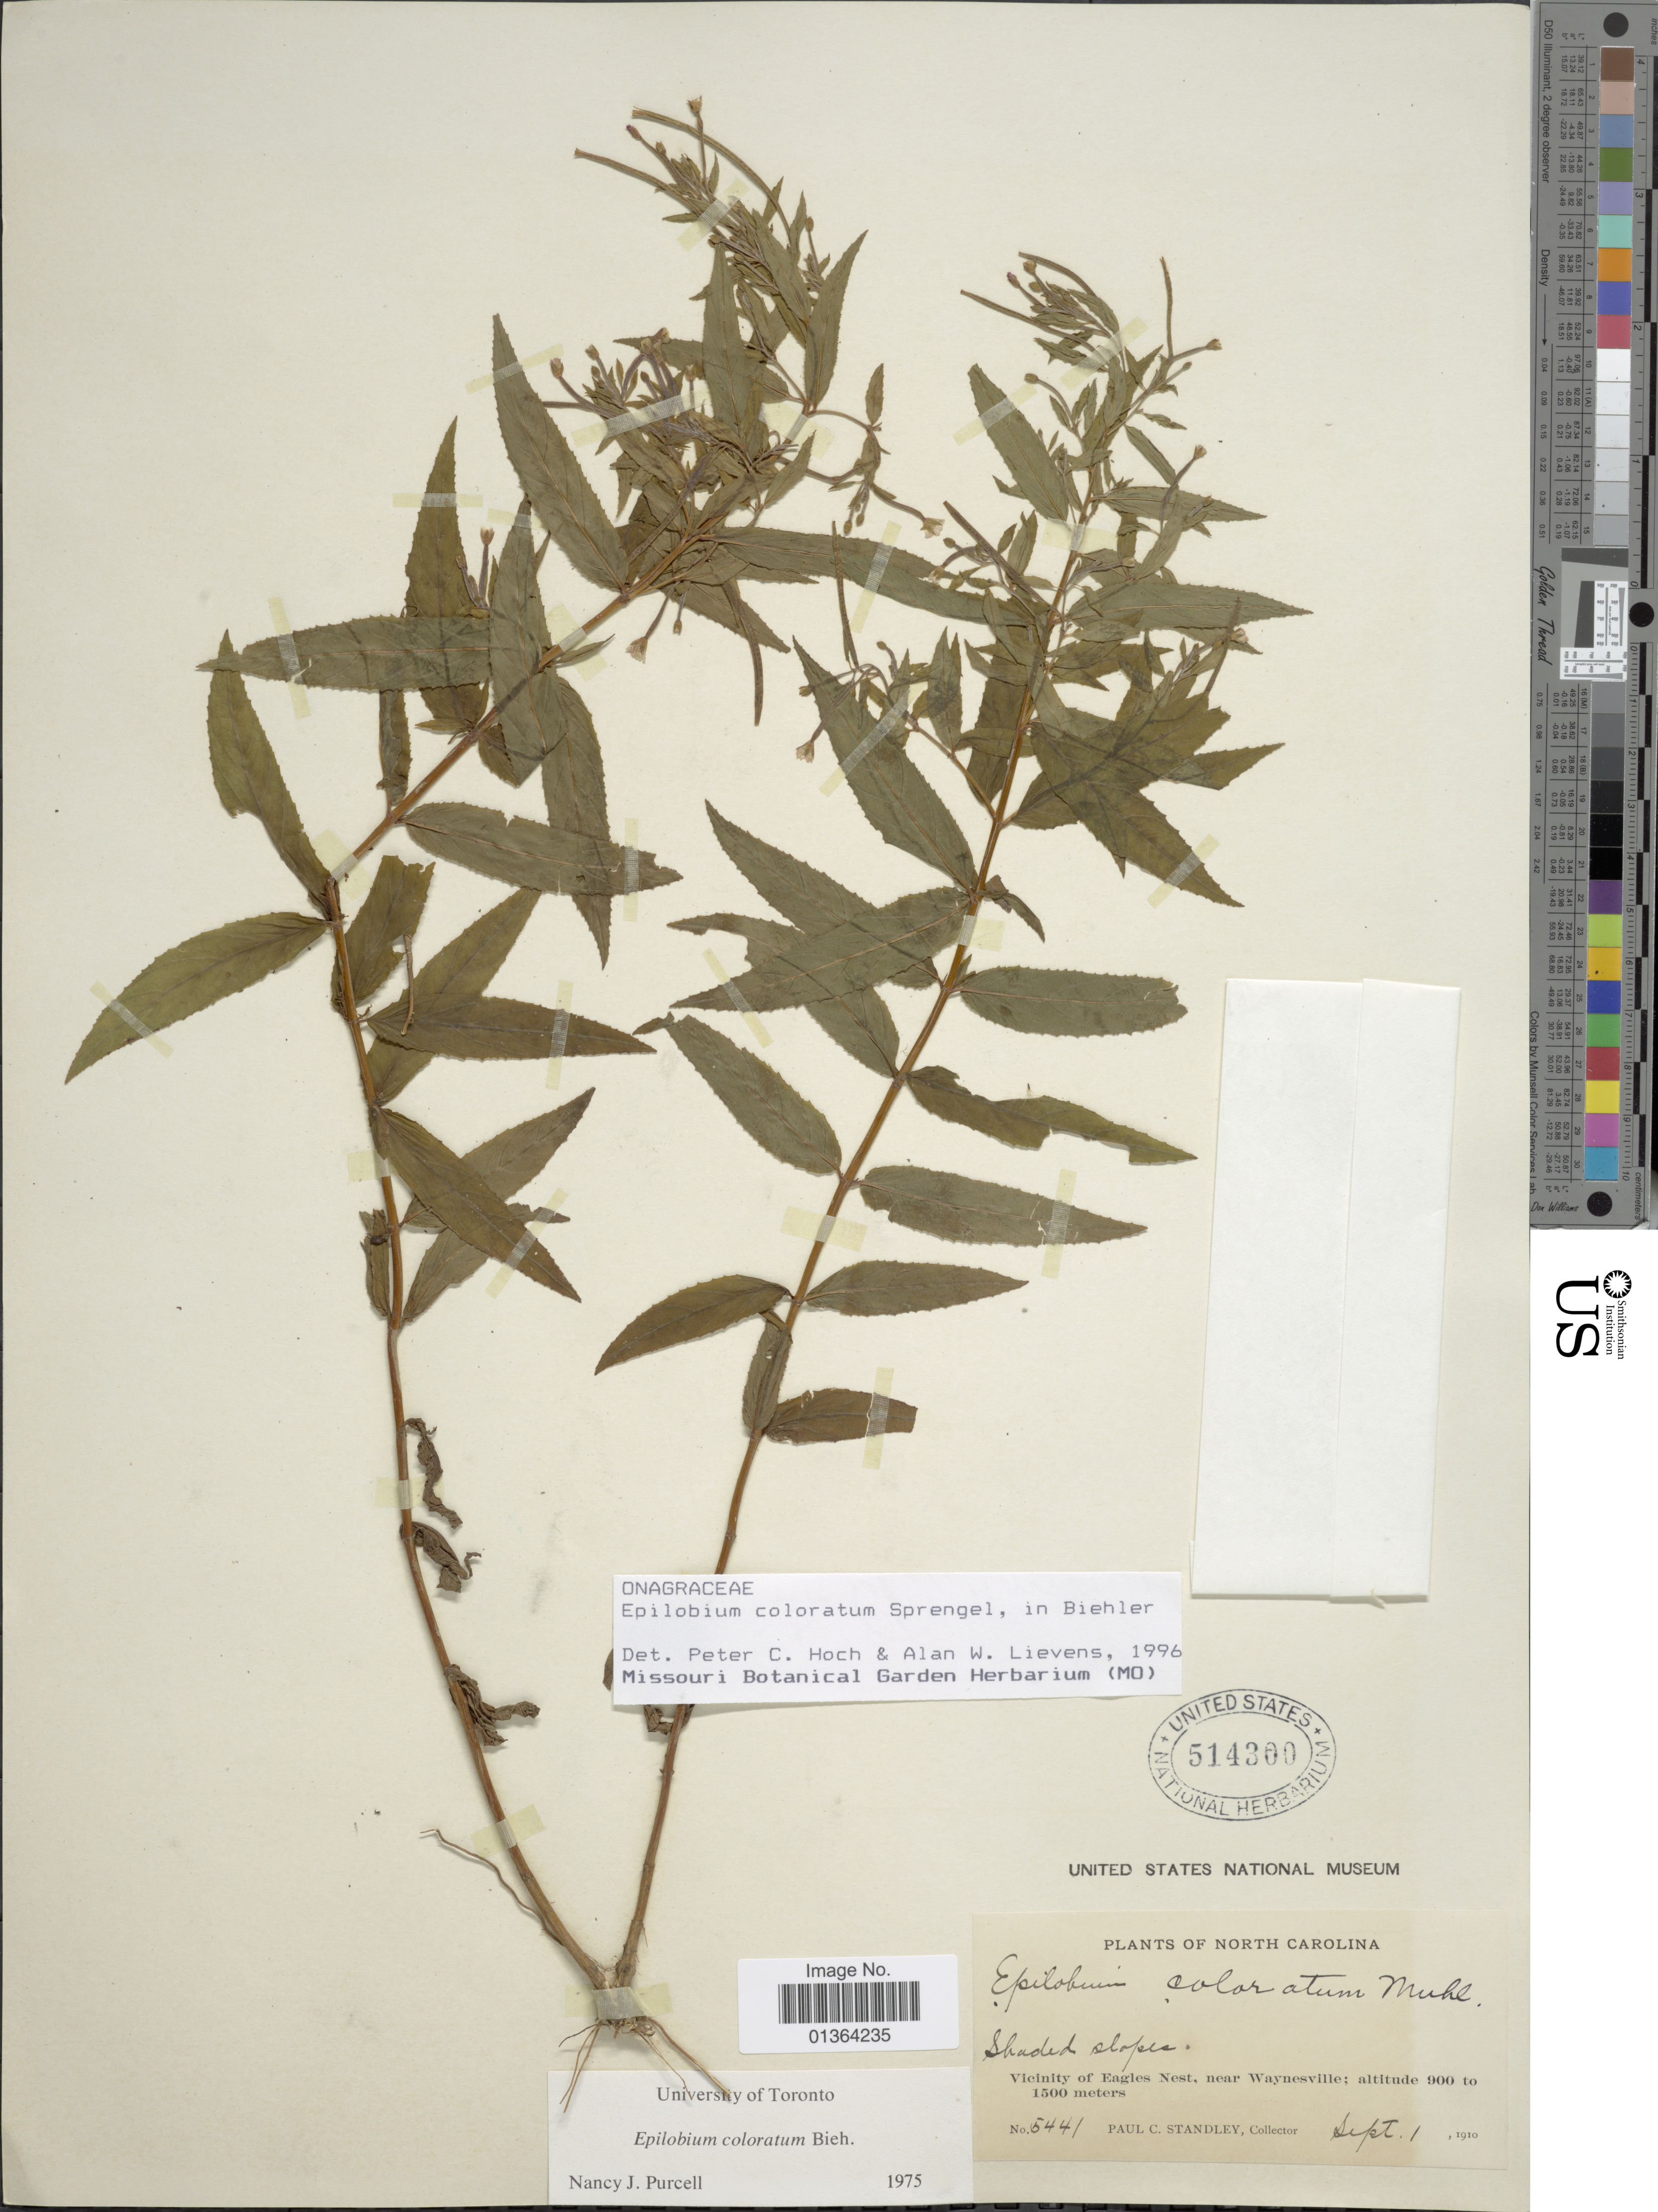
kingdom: Plantae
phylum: Tracheophyta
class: Magnoliopsida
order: Myrtales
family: Onagraceae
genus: Epilobium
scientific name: Epilobium coloratum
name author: Biehler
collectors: P. C. Standley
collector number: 5441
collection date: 1910-09-01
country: United States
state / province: North Carolina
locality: Vicinity of Eagles Nest, near Waynesville.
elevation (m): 1500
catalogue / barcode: US 514300